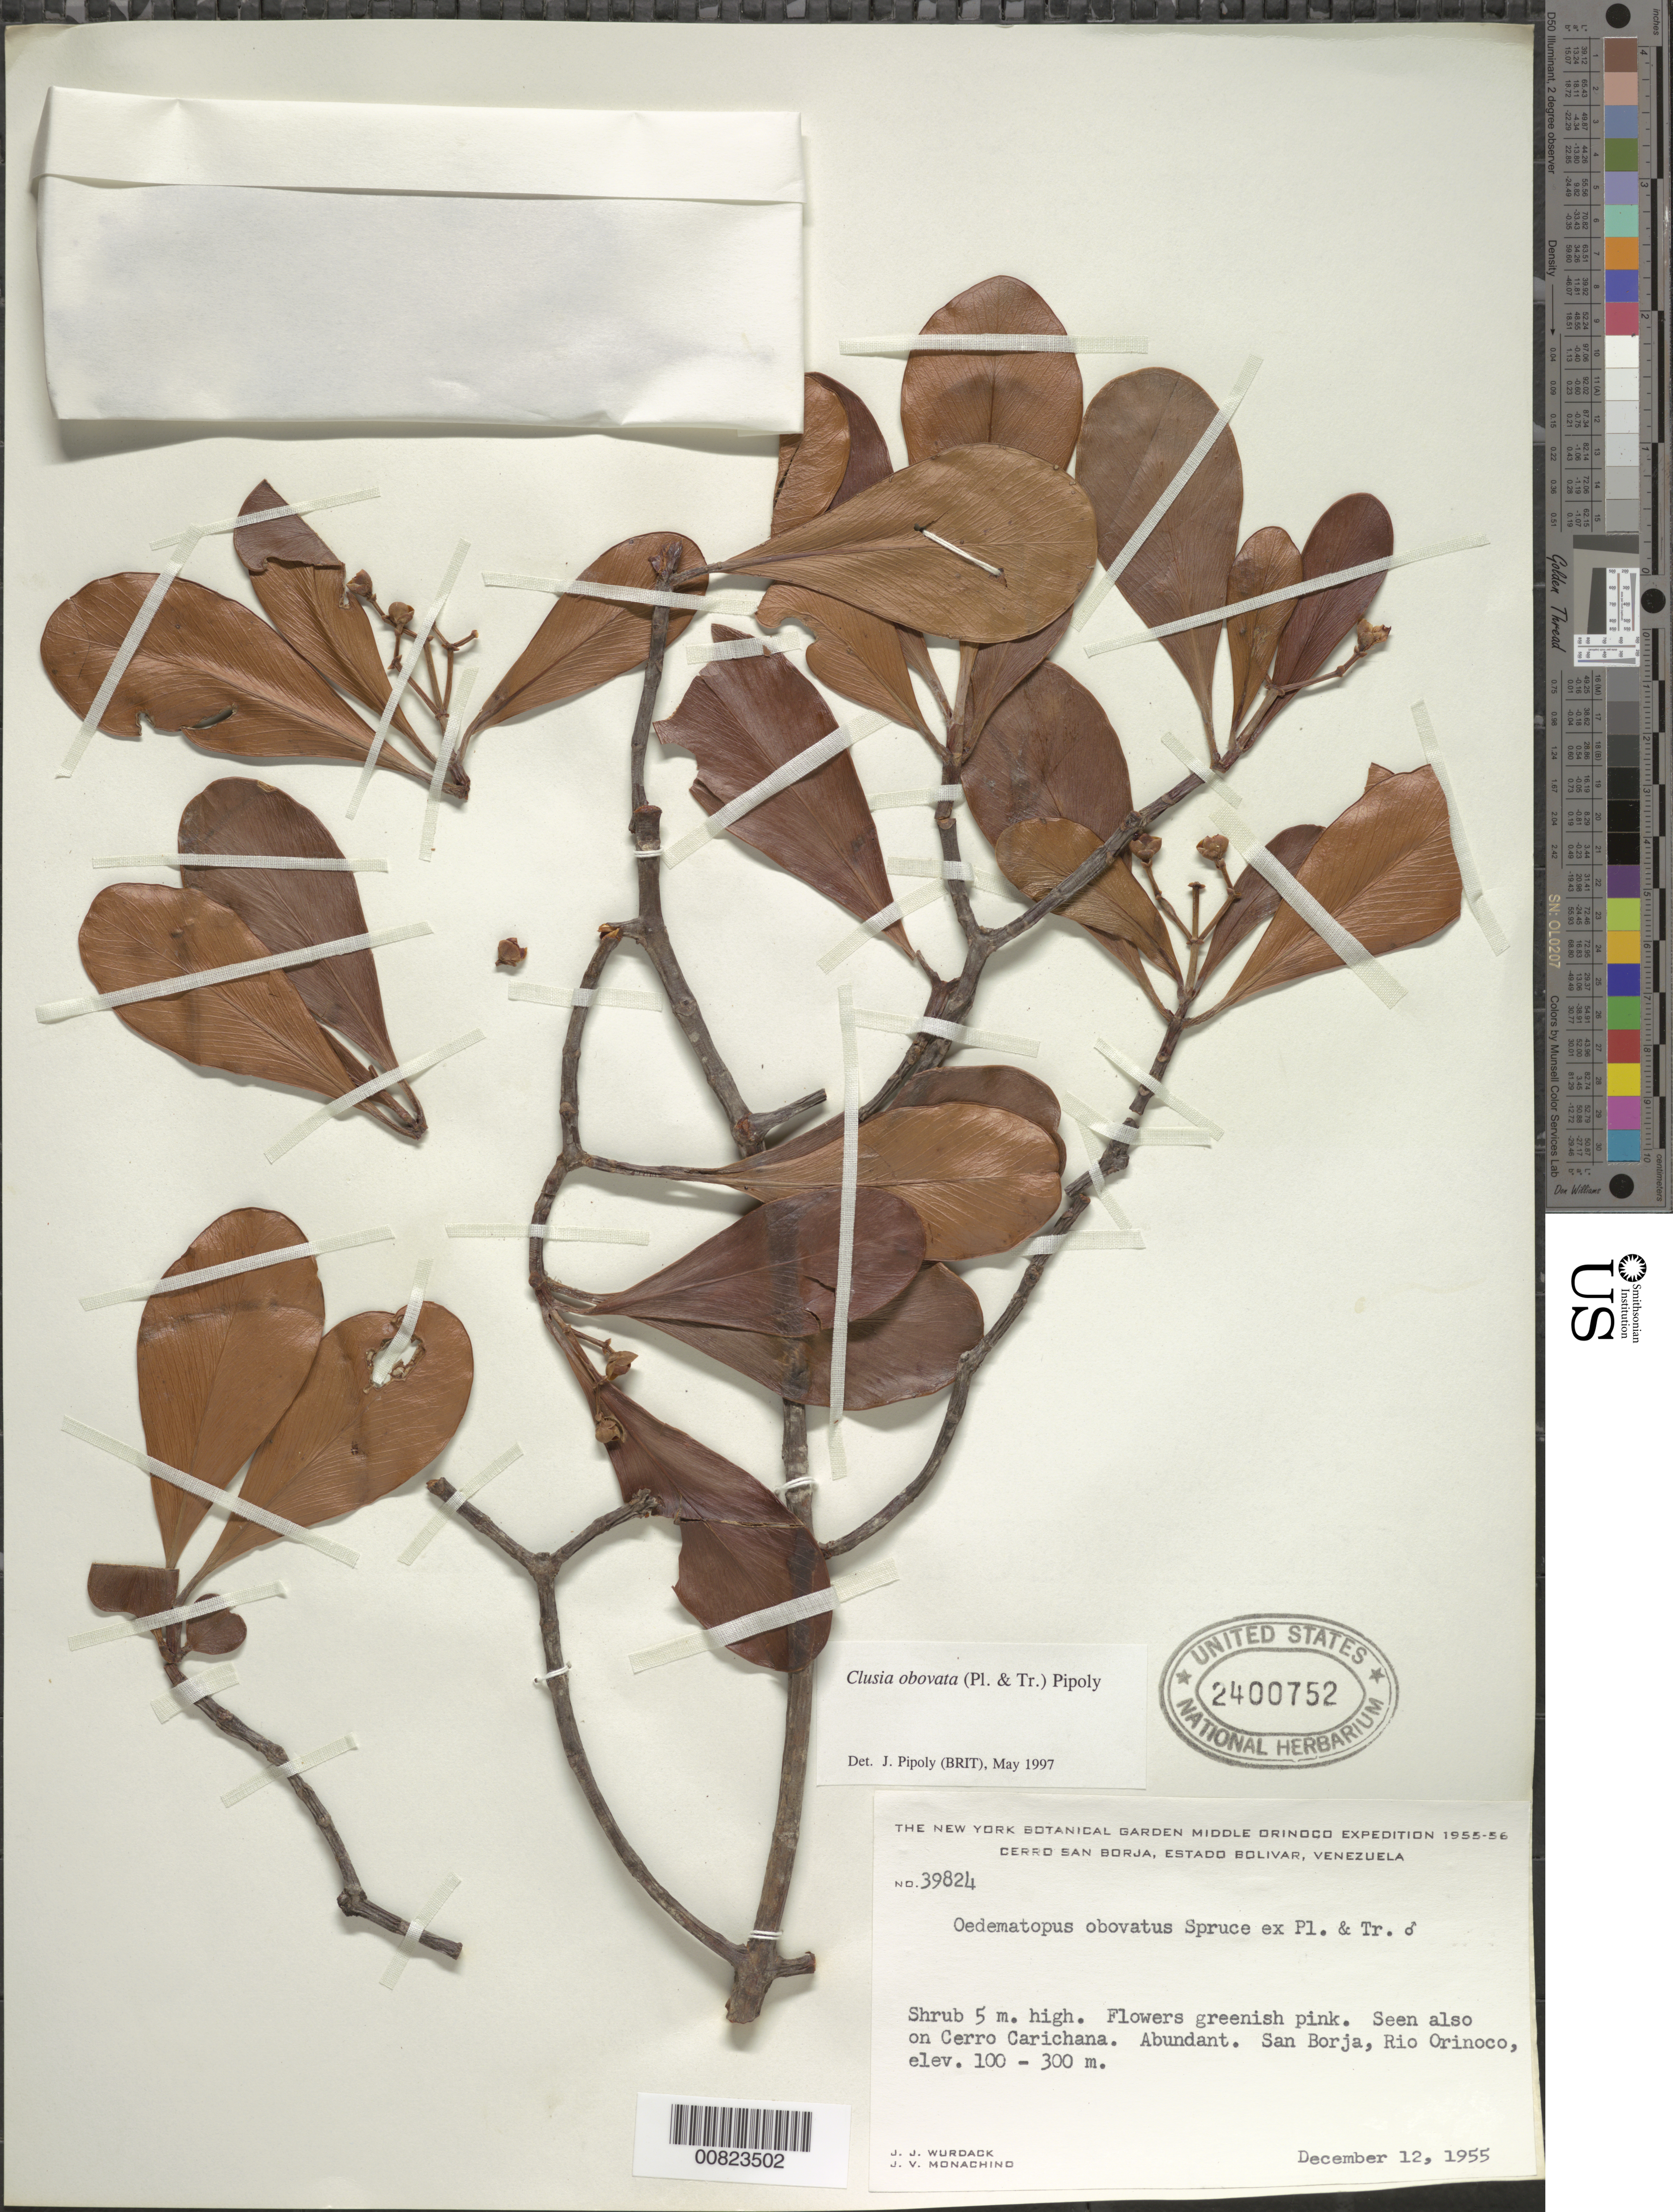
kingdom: Plantae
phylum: Tracheophyta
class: Magnoliopsida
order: Malpighiales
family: Clusiaceae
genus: Clusia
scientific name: Clusia obovata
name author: (Spruce ex Planch. & Triana) Pipoly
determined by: Pipoly, J. J., III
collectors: J. J. Wurdack & J. V. Monachino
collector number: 39824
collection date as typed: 12-Dec-55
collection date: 1955-12-12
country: Venezuela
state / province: Bolívar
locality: Cerro San Borja, Río Orinoco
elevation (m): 100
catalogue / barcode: US 2400752